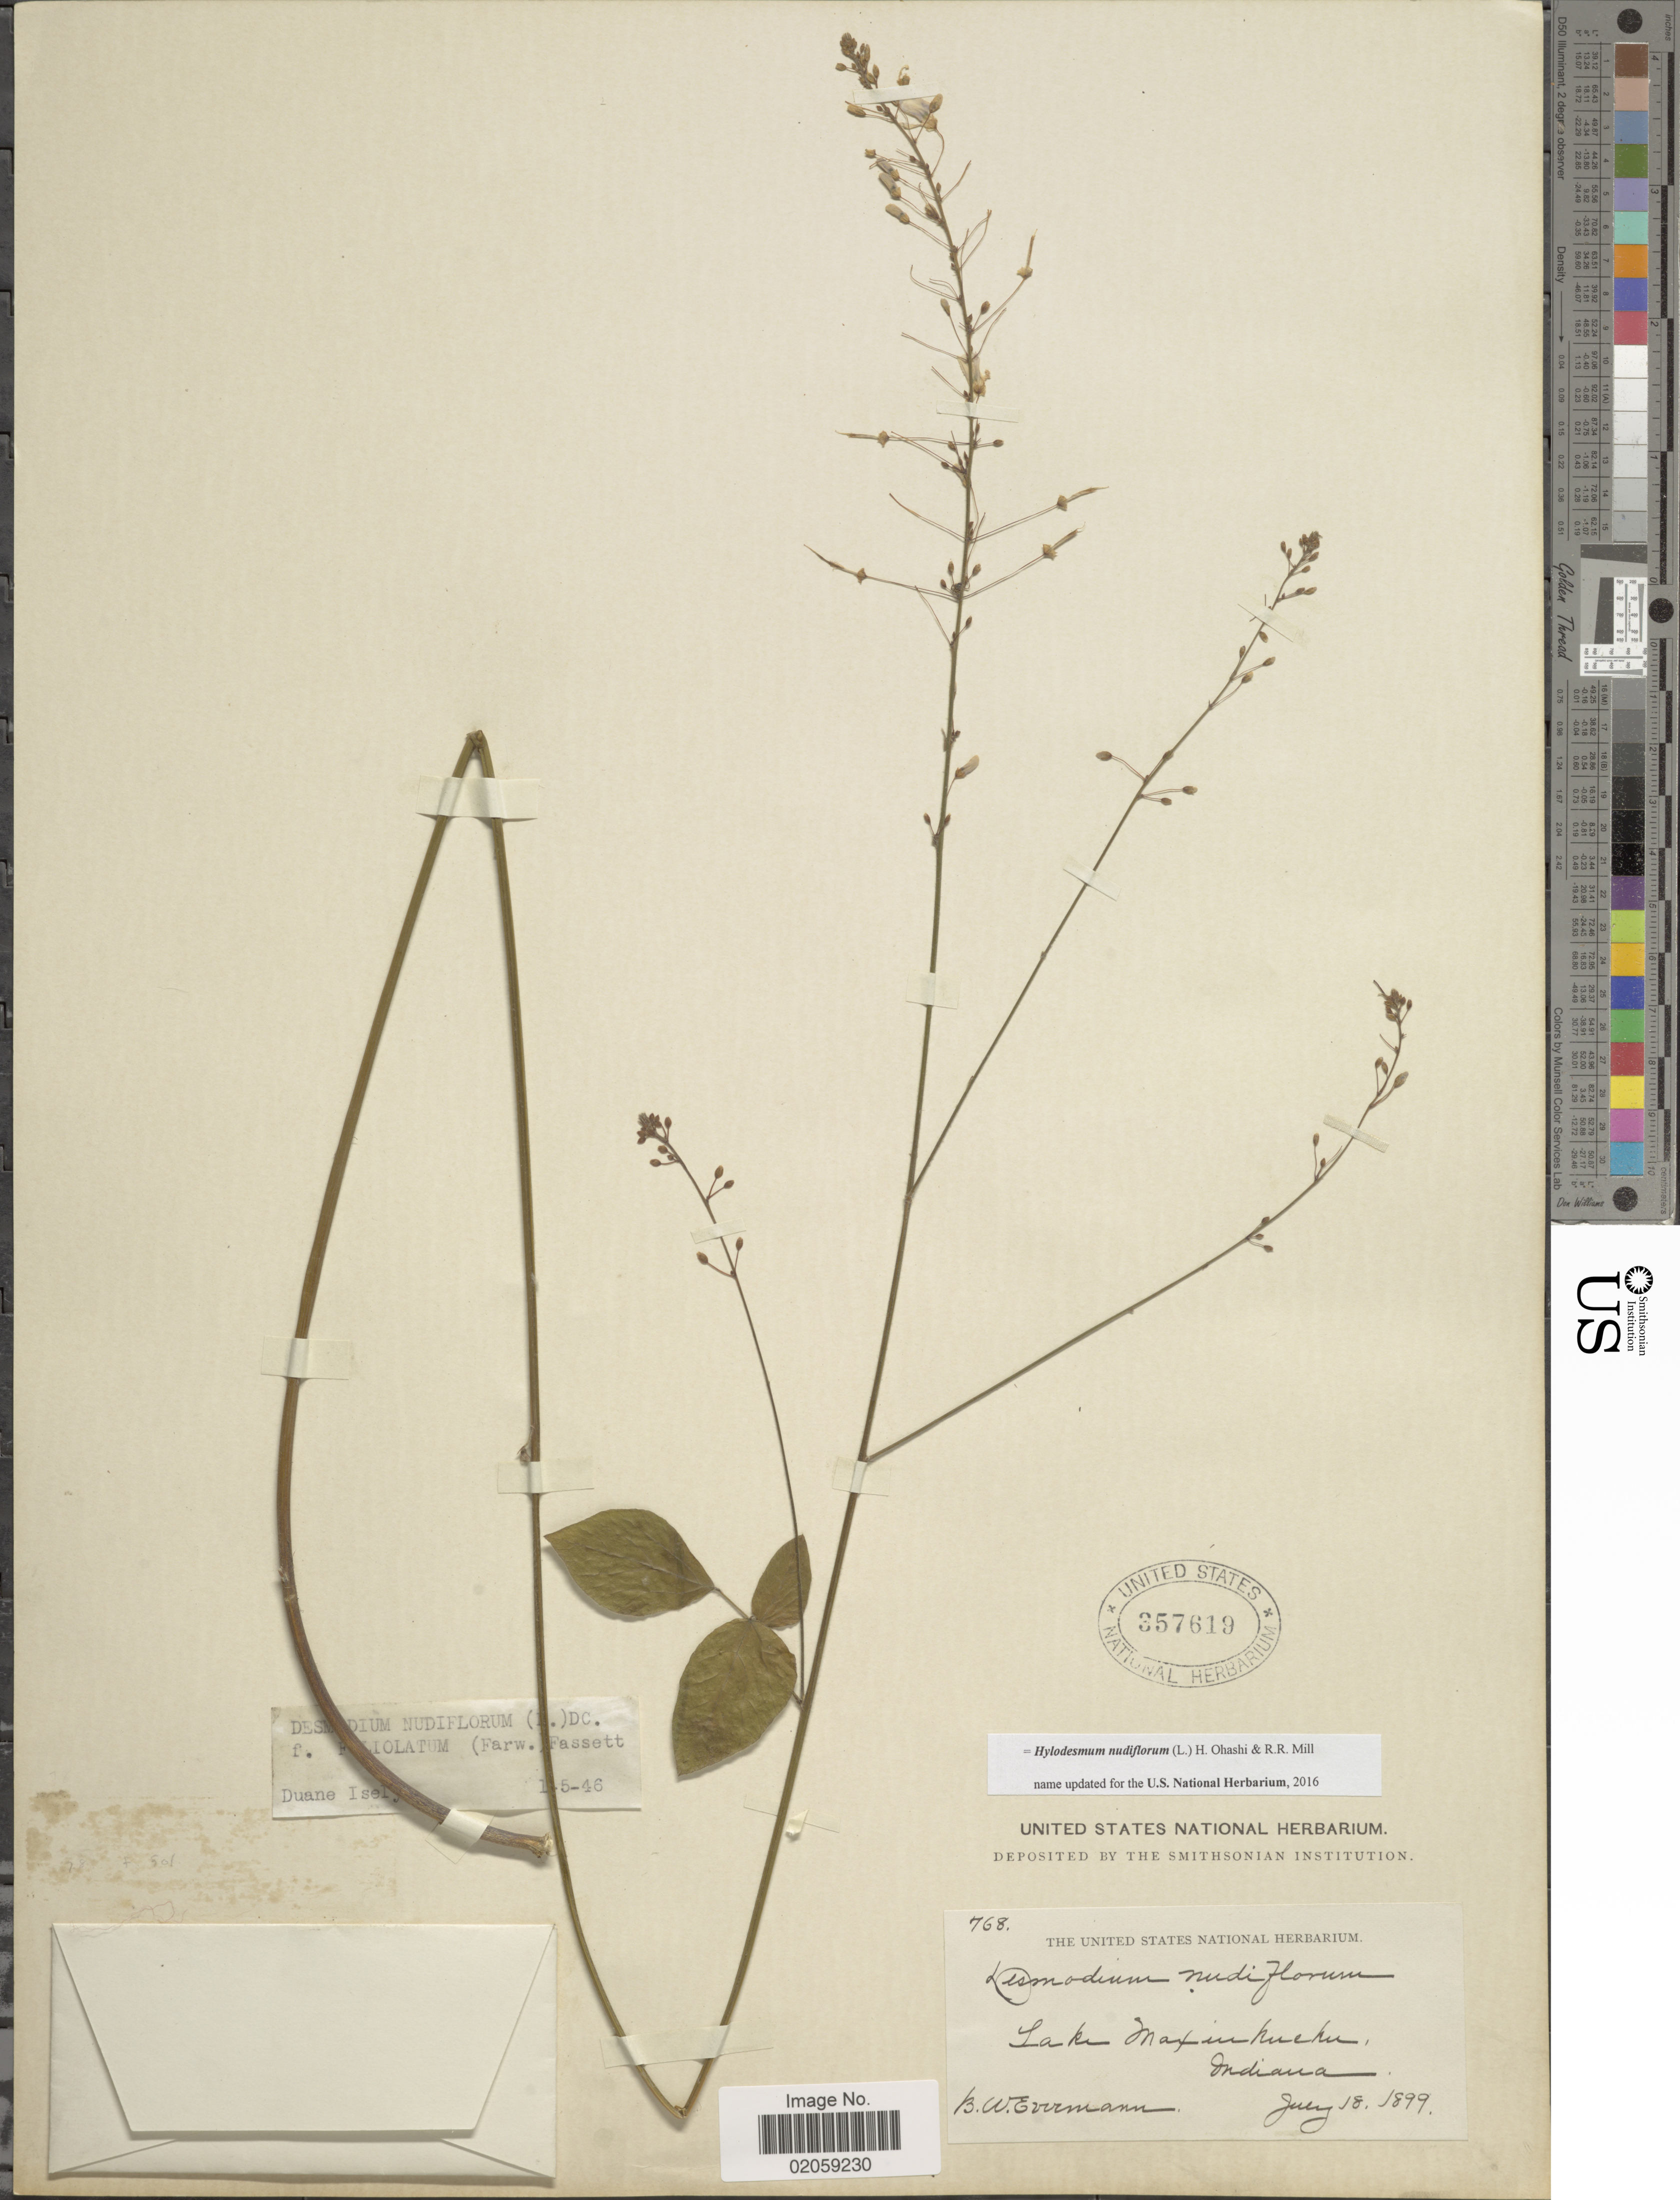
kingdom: Plantae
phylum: Tracheophyta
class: Magnoliopsida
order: Fabales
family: Fabaceae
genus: Hylodesmum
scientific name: Hylodesmum nudiflorum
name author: (L.) H. Ohashi & R.R. Mill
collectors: B. W. Evermann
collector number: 768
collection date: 1899-07-18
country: United States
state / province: Indiana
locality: Lake Maxinkuckee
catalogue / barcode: US 357619